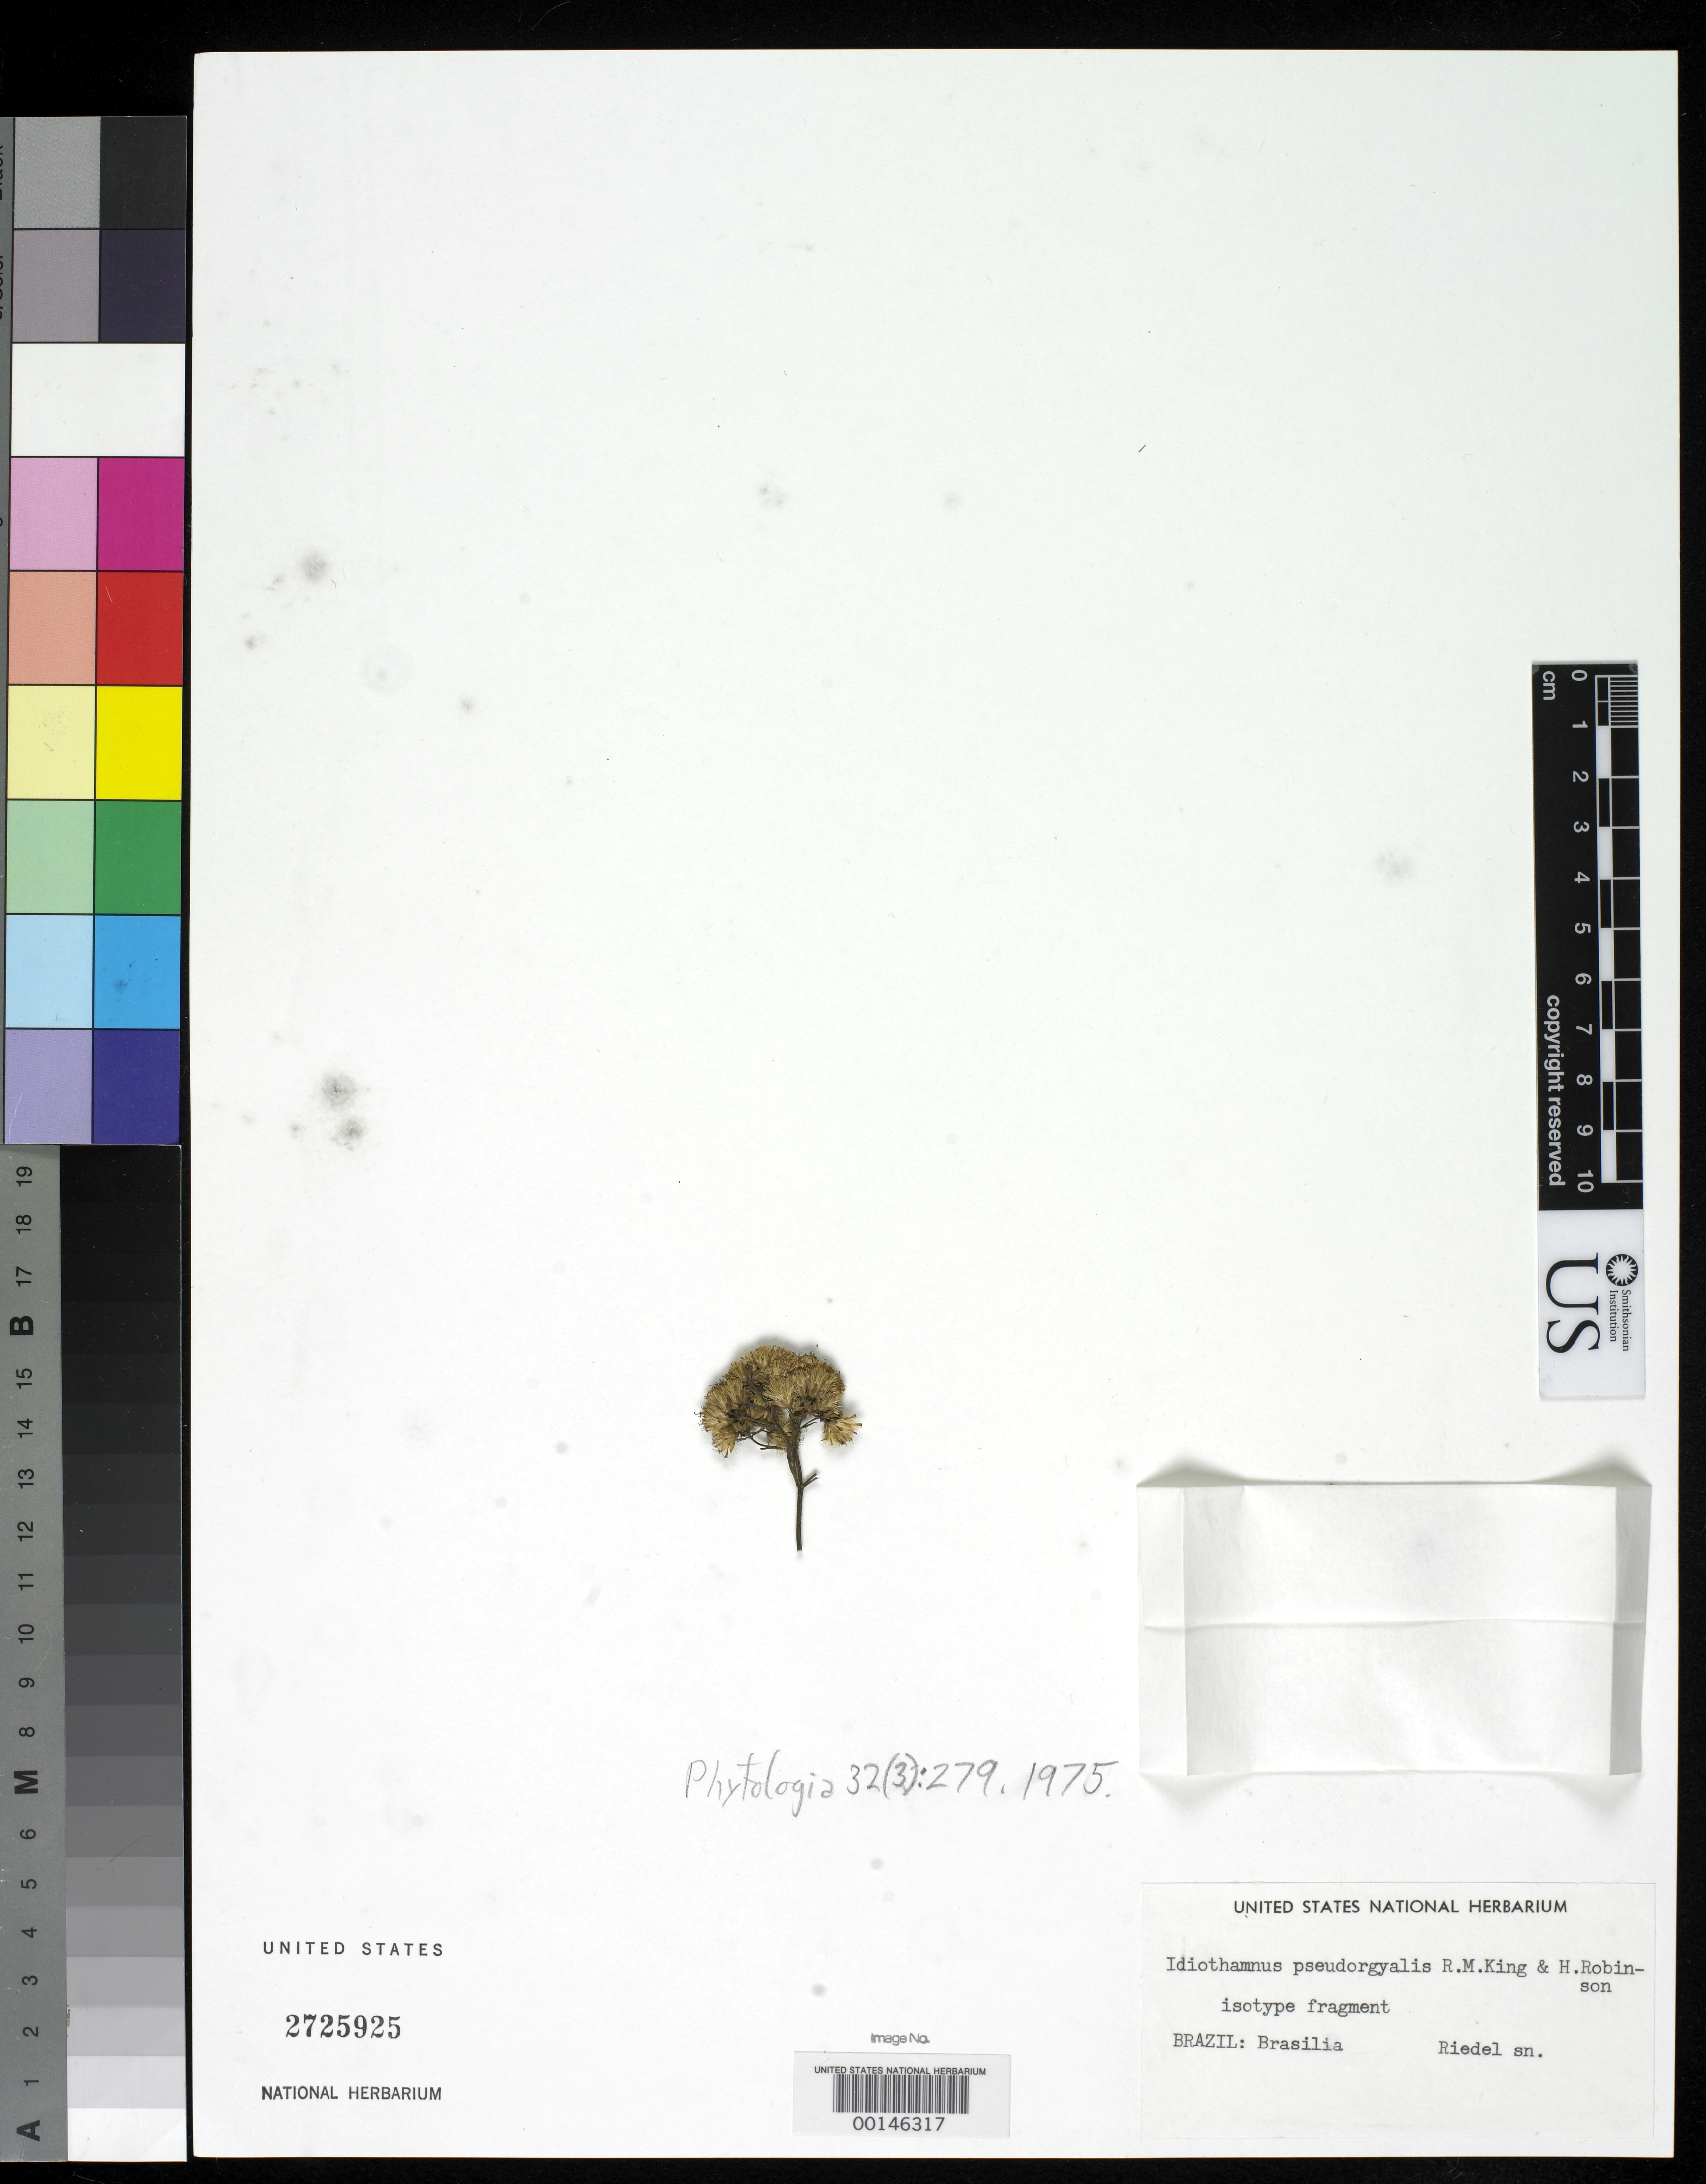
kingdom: Plantae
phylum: Tracheophyta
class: Magnoliopsida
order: Asterales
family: Asteraceae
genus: Idiothamnus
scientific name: Idiothamnus pseudorgyalis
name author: R.M. King & H. Rob.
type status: Isotype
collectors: L. Riedel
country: Brazil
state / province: Distrito Federal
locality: Brasilia.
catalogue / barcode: US 2725925